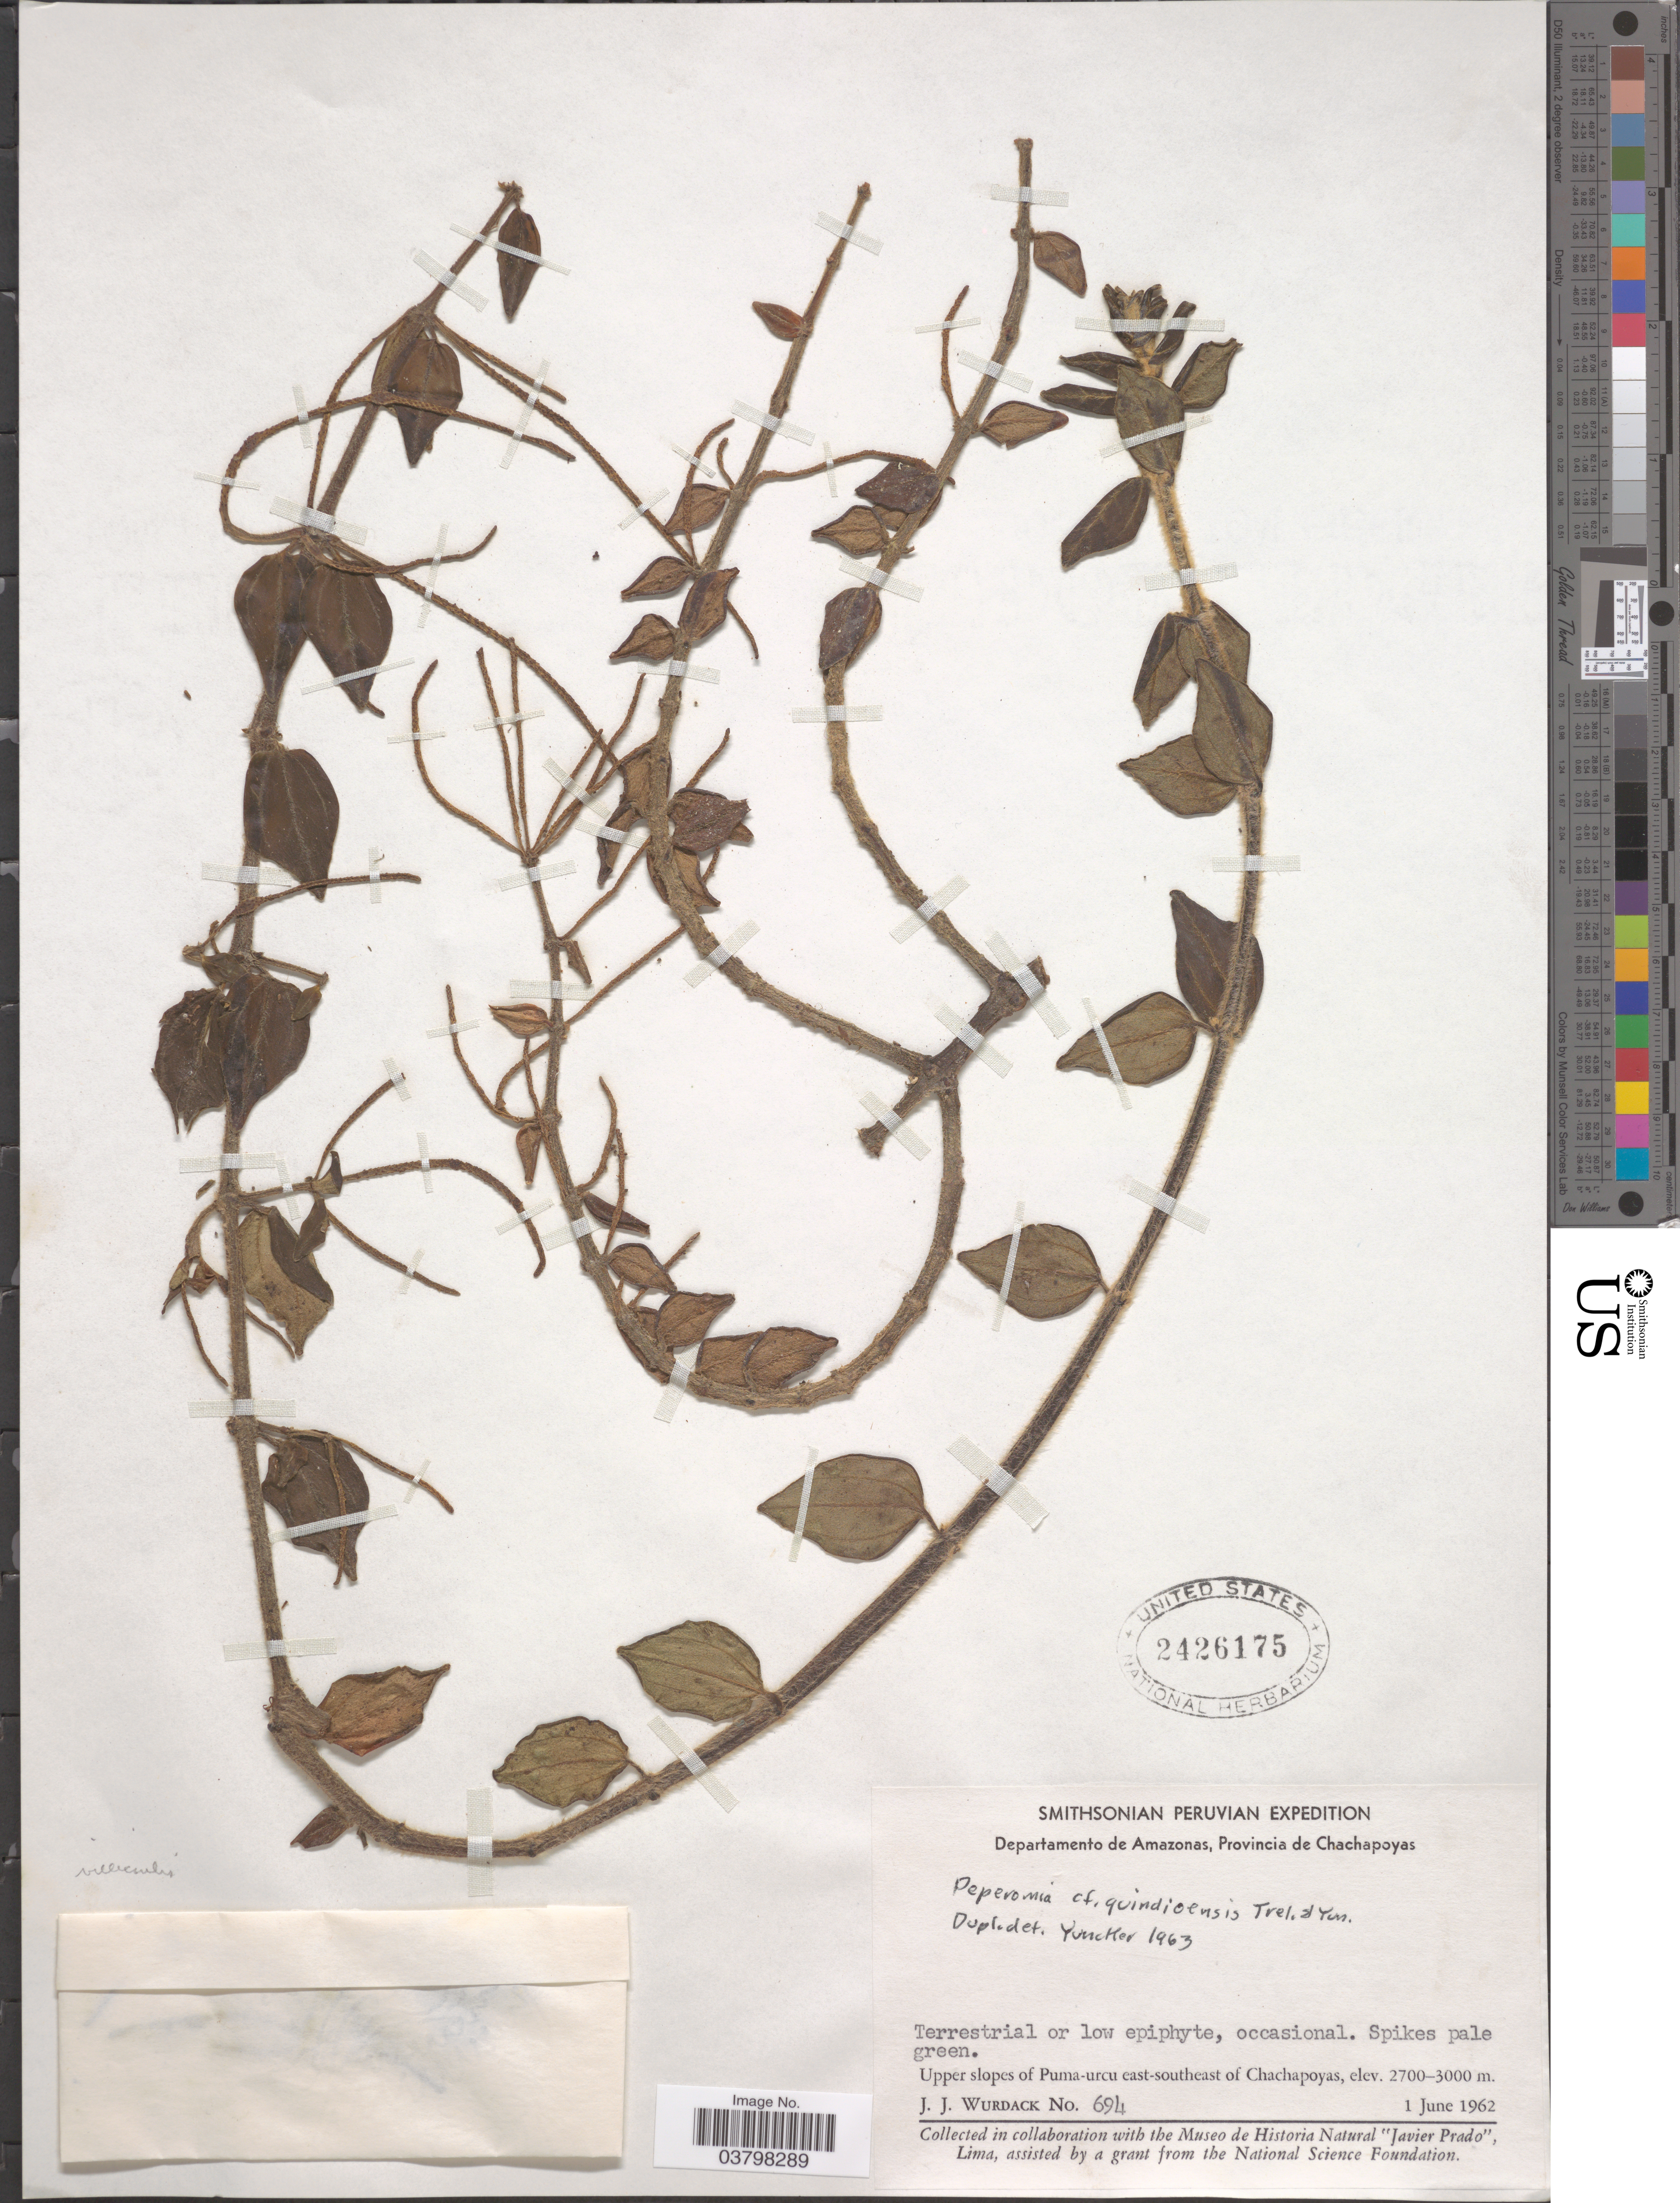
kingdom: Plantae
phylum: Tracheophyta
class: Magnoliopsida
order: Piperales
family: Piperaceae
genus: Peperomia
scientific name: Peperomia quindioensis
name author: Trel. & Yunck.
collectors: J. J. Wurdack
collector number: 694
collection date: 1962-06-01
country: Peru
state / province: Amazonas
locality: Departamento de Amazonas, Provincia de Chachapoyas. Upper slopes of Puma-urcu east-southeast of Chachapoyas.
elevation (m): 2700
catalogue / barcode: US 2426175